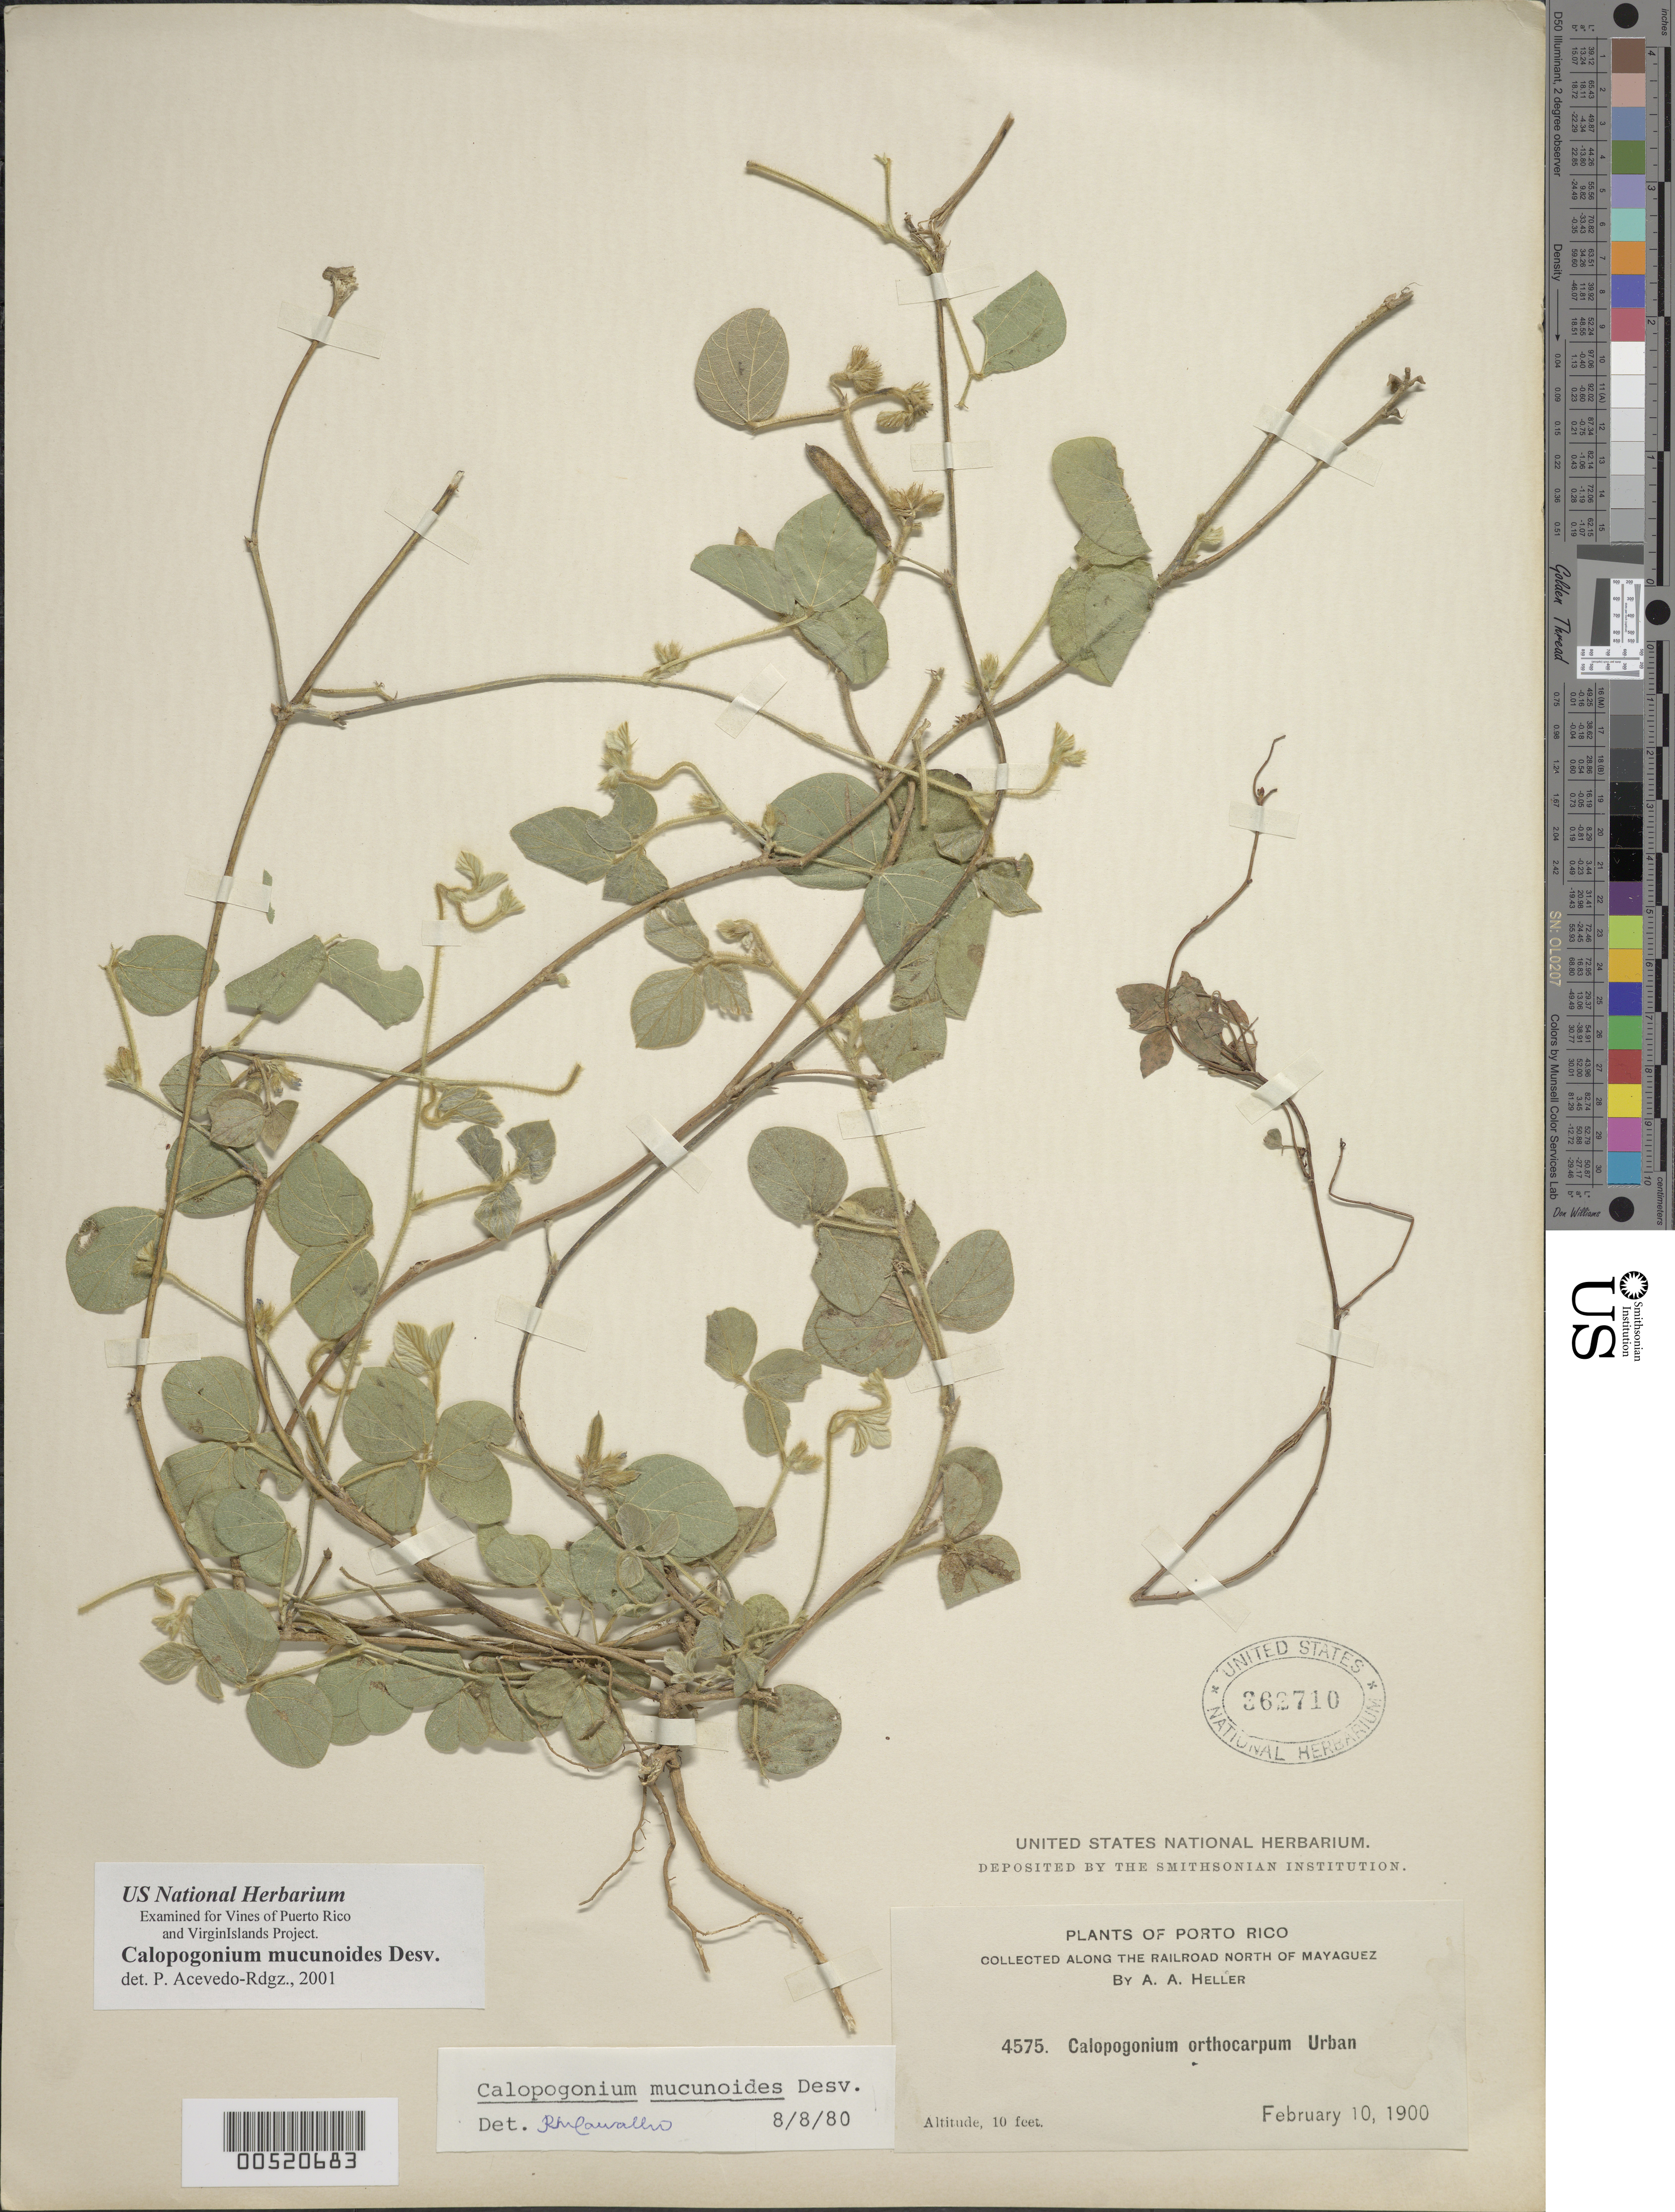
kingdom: Plantae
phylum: Tracheophyta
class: Magnoliopsida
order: Fabales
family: Fabaceae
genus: Calopogonium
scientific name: Calopogonium mucunoides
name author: Desv.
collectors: -- Heller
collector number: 4575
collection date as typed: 10 Feb 1900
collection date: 1900-02-10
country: Puerto Rico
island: Greater Antilles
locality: N of Mayaguez. Along railroad.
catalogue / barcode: US 362710